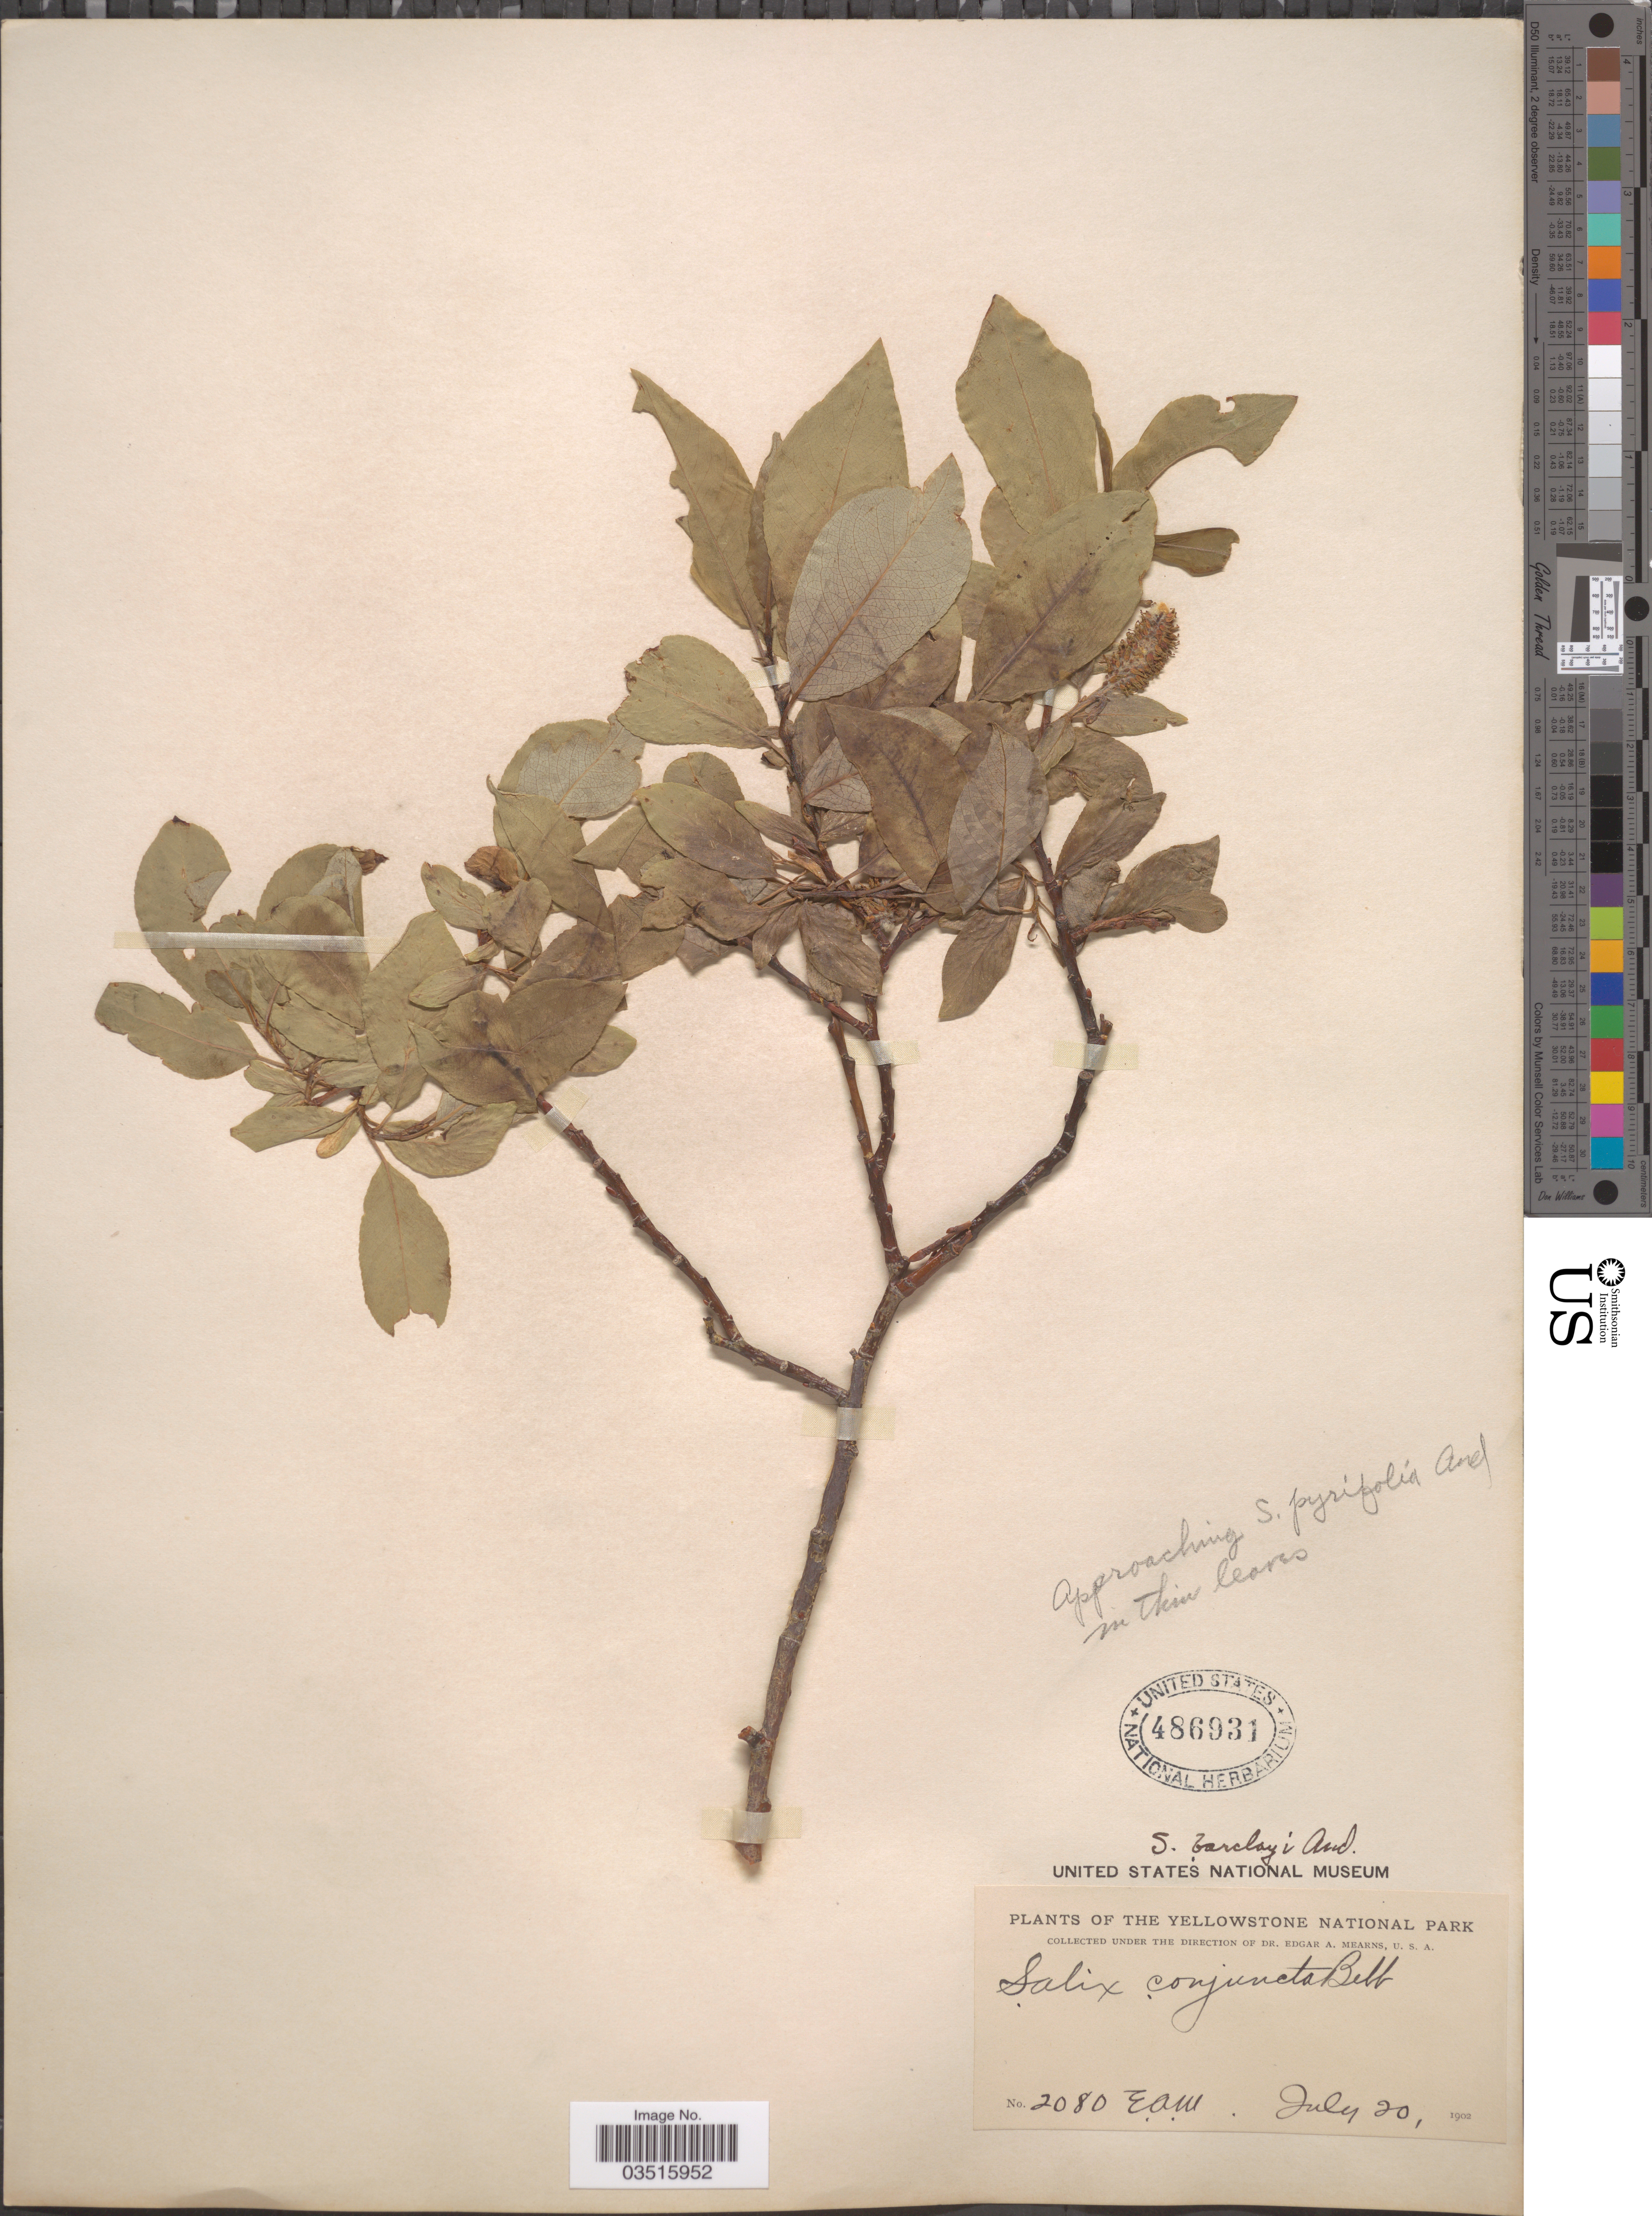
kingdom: Plantae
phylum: Tracheophyta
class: Magnoliopsida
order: Malpighiales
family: Salicaceae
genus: Salix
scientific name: Salix monticola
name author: Bebb.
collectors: E. A. Mearns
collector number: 2080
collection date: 1902-07-20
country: United States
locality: The Yellowstone National Park.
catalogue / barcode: US 486931